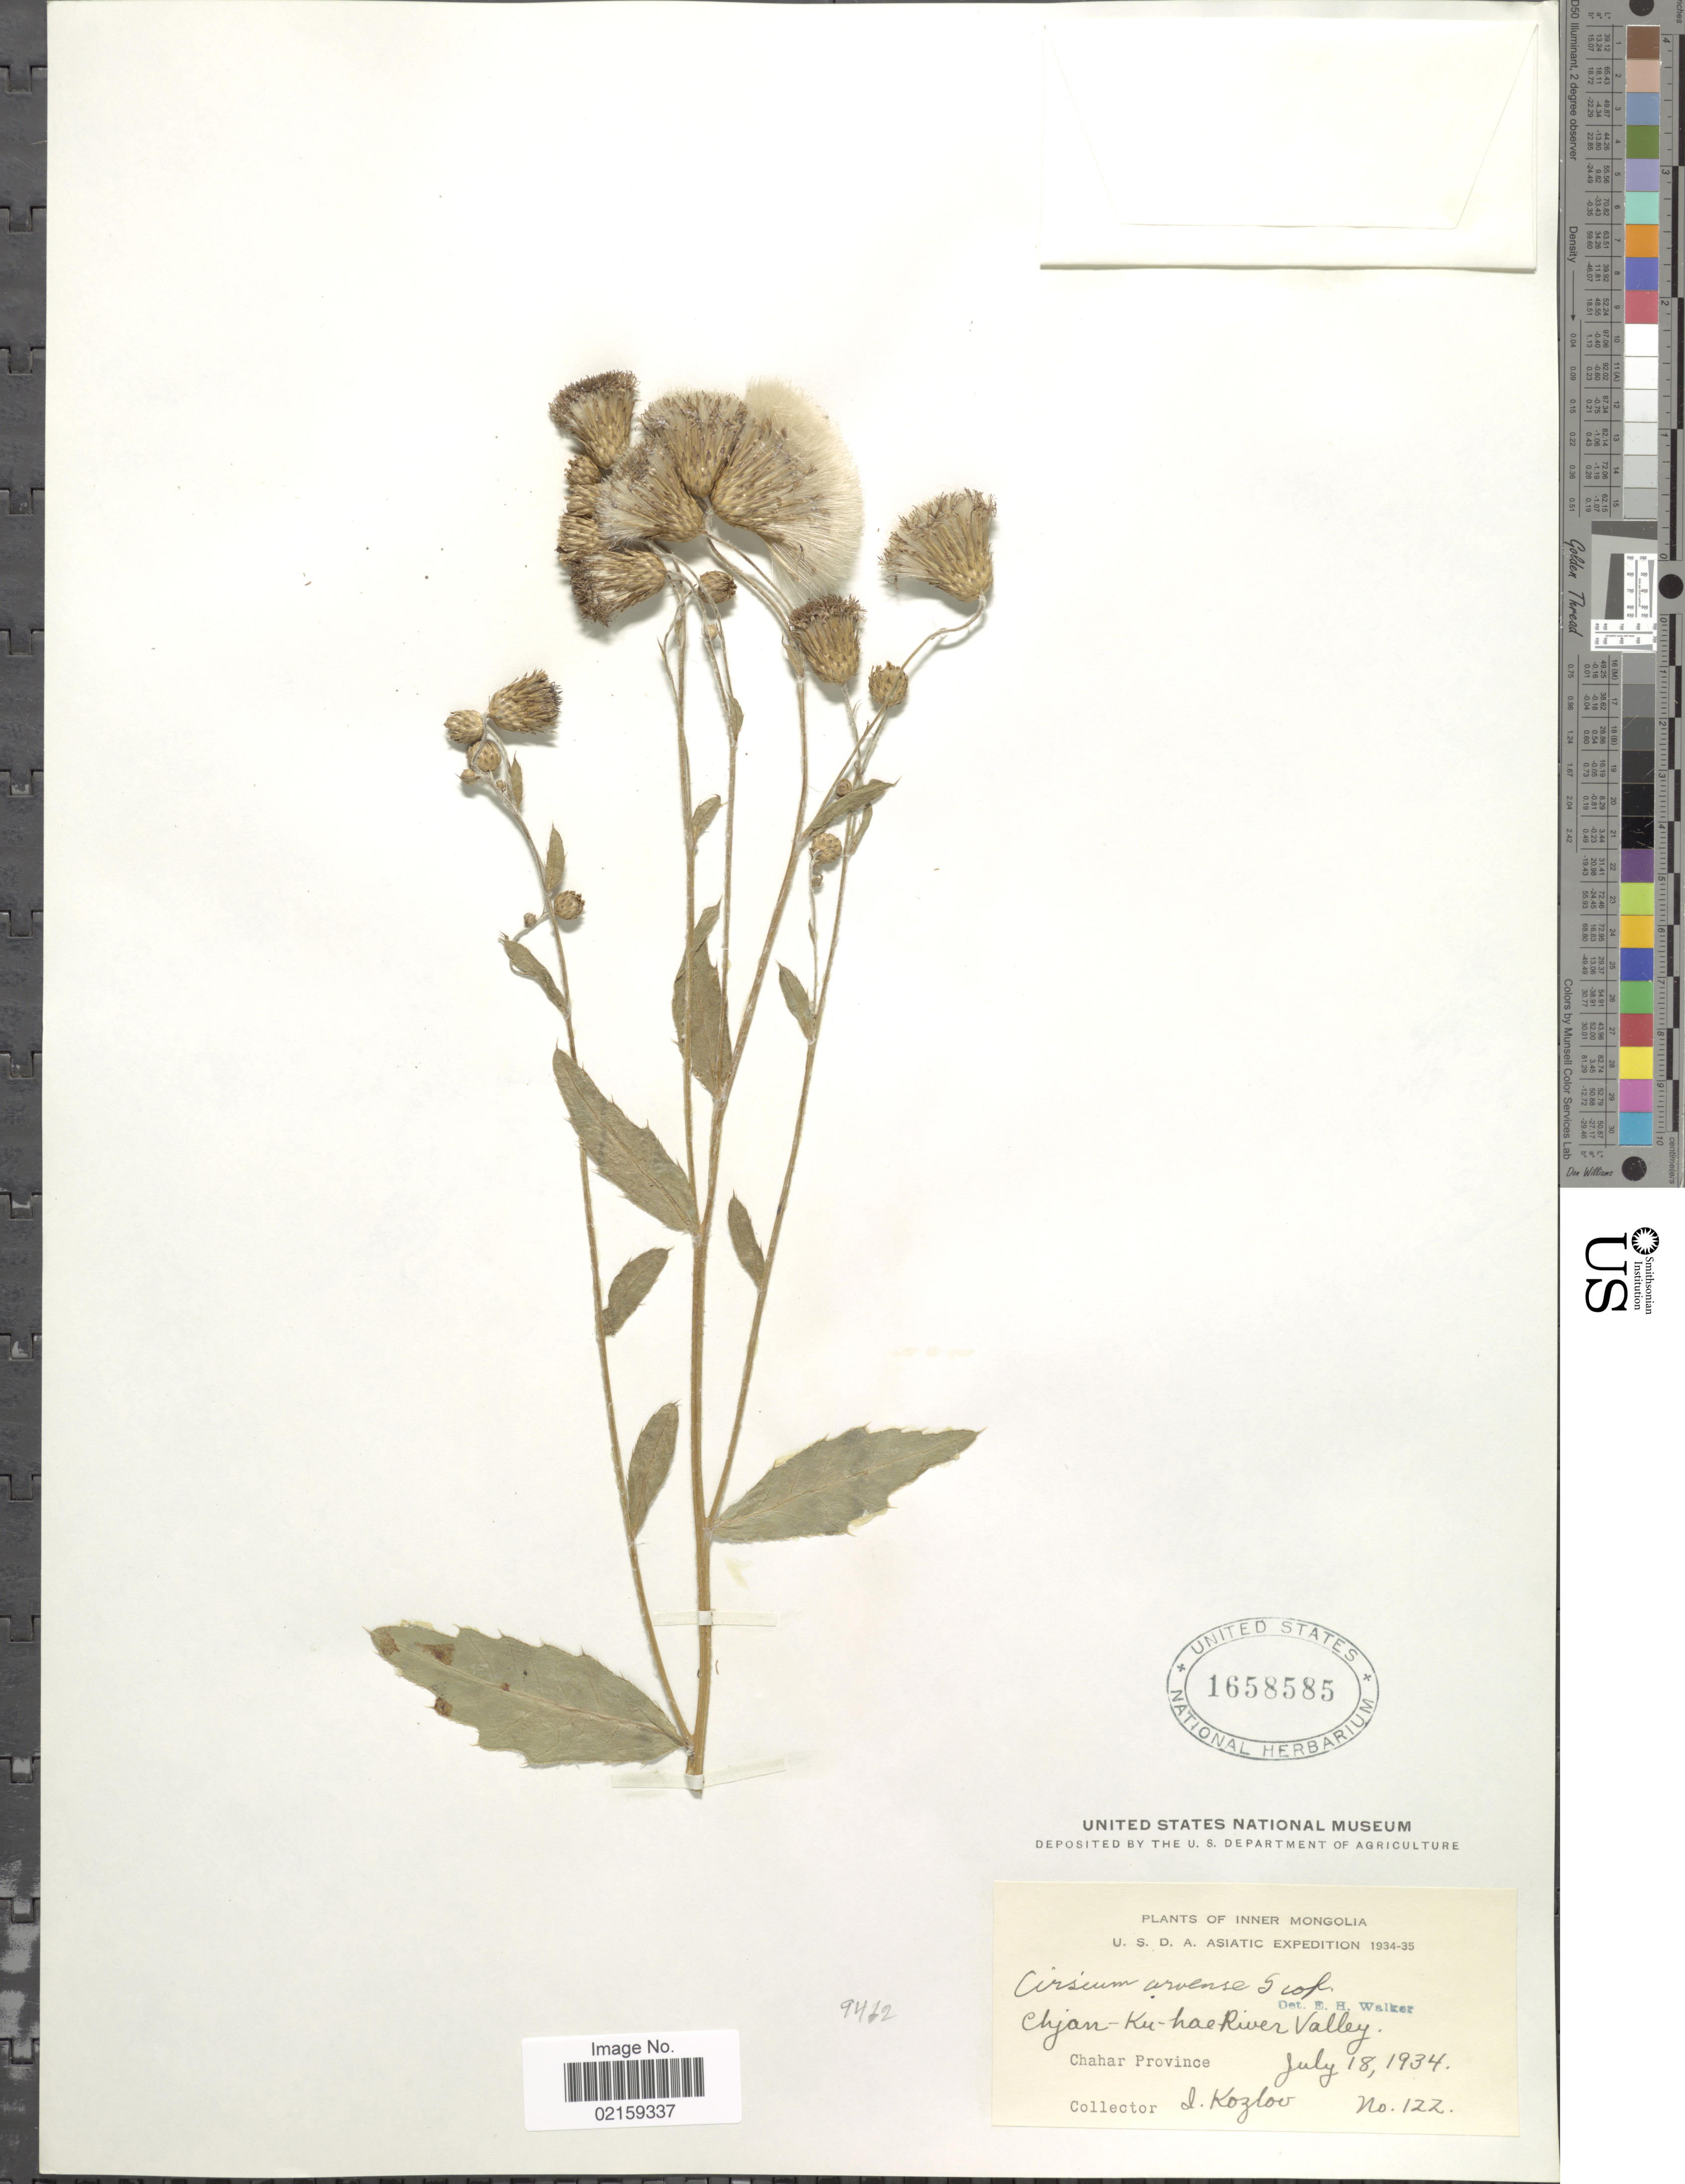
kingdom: Plantae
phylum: Tracheophyta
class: Magnoliopsida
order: Asterales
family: Asteraceae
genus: Cirsium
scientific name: Cirsium arvense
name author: (L.) Scop.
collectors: I. Kozlov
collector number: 122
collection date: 1934-07-18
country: China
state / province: Nei Monggol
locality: Inner Mongolia. Chjan-Ku-hae River Valley. Chahar Province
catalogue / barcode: US 1658585